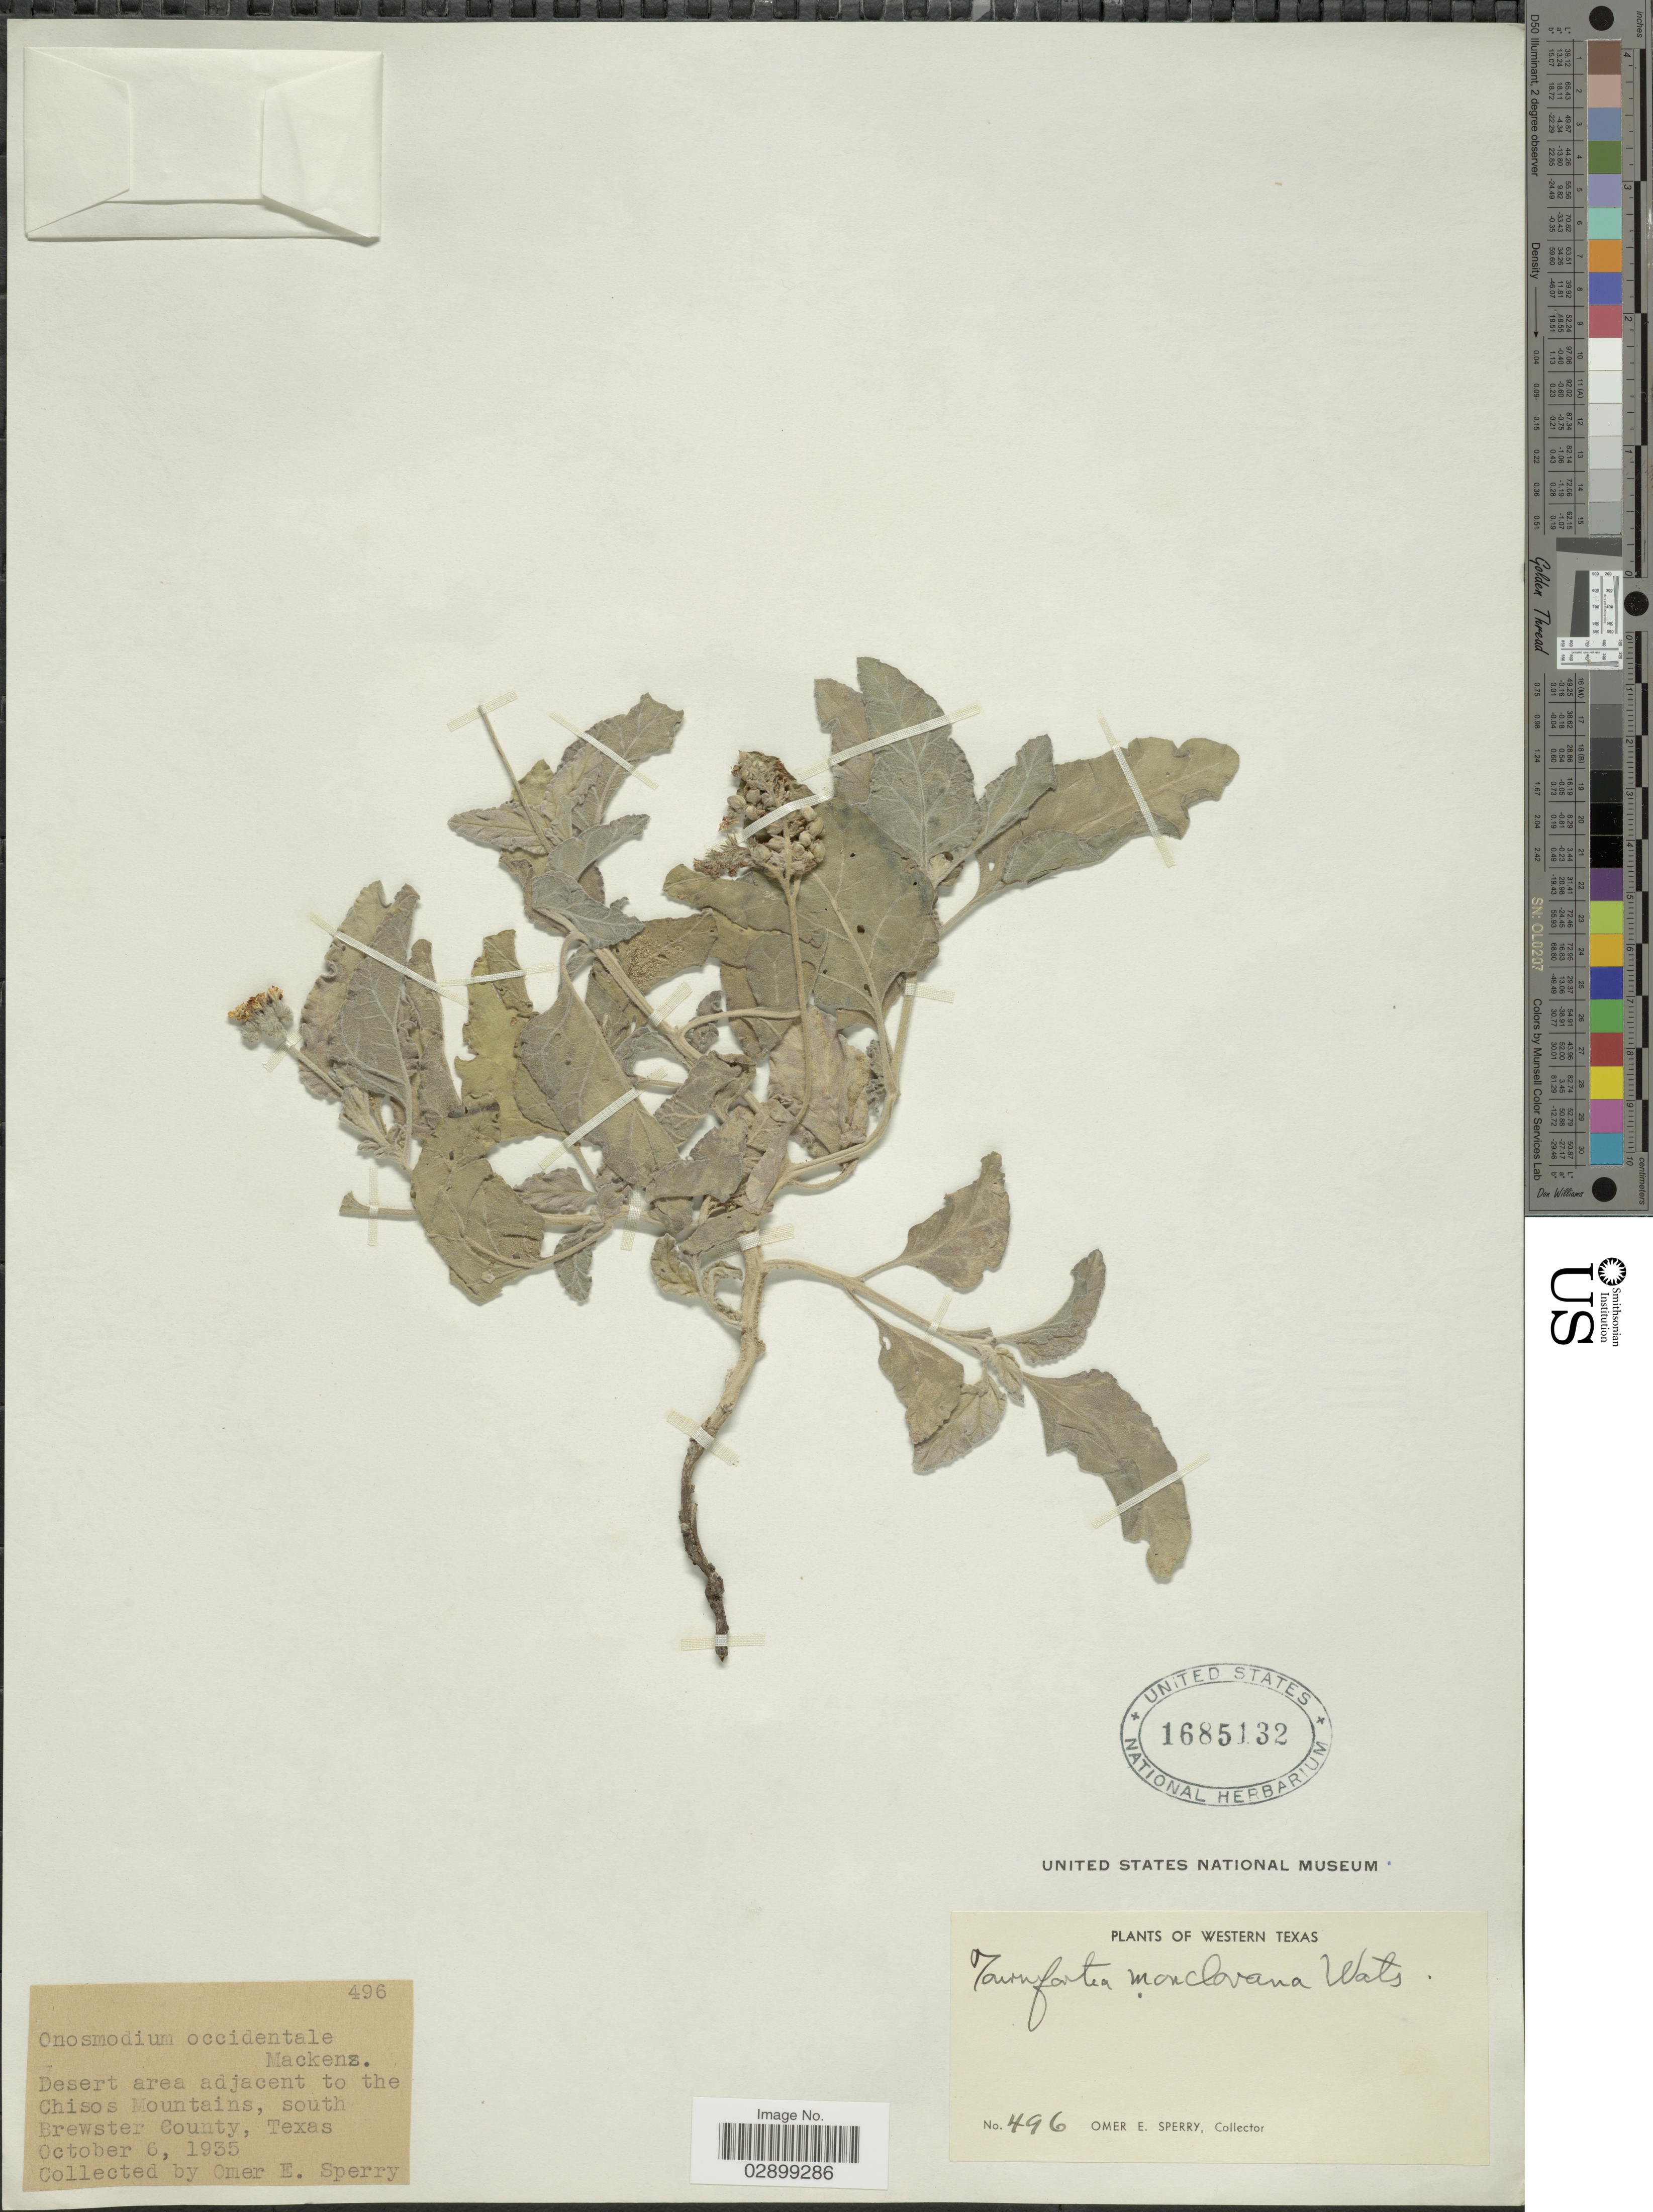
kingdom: Plantae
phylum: Tracheophyta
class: Magnoliopsida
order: Boraginales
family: Heliotropiaceae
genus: Heliotropium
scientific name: Heliotropium molle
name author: (Torr.) I.M. Johnst.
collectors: O. E. Sperry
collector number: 496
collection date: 1935-10-06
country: United States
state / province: Texas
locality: Western Texas. Desert area adjacent to the Chisos Mountains, south Brewster County.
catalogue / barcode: US 1685132